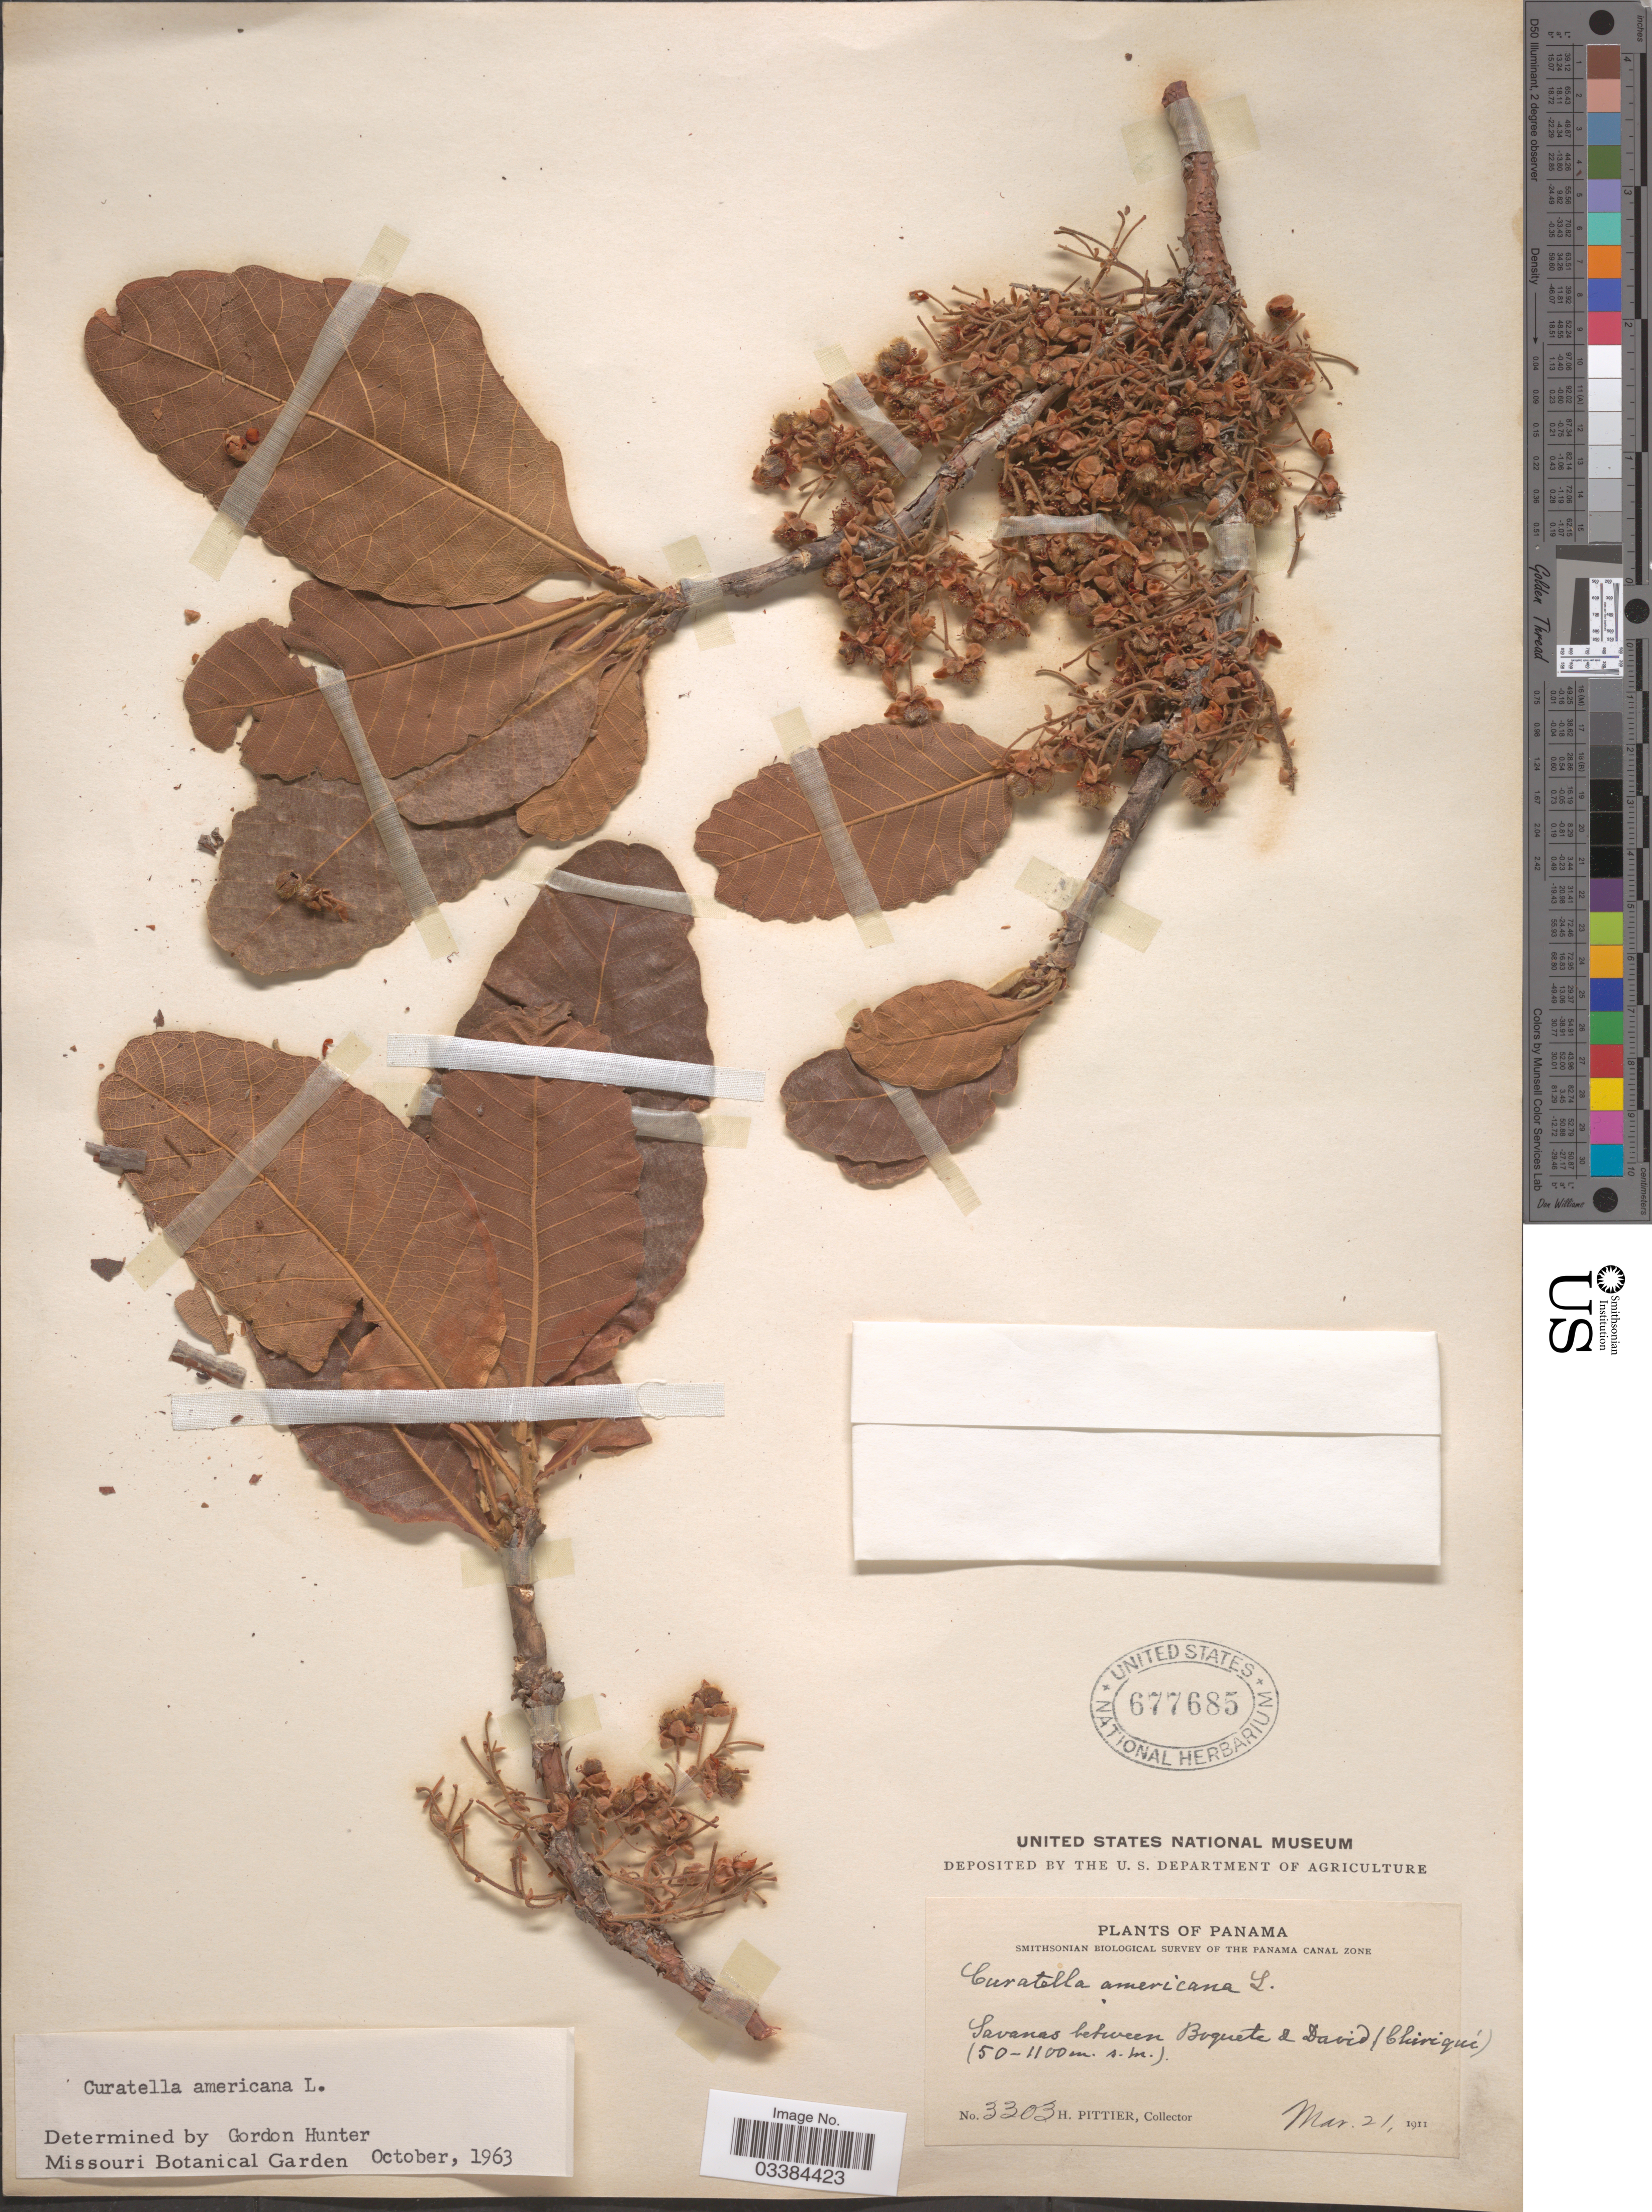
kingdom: Plantae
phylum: Tracheophyta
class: Magnoliopsida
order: Dilleniales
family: Dilleniaceae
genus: Curatella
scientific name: Curatella americana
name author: L.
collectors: H. F. Pittier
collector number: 3303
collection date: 1911-03-21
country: Panama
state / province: Chiriqui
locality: Savanas between Boquete & David.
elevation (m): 50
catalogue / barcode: US 677685